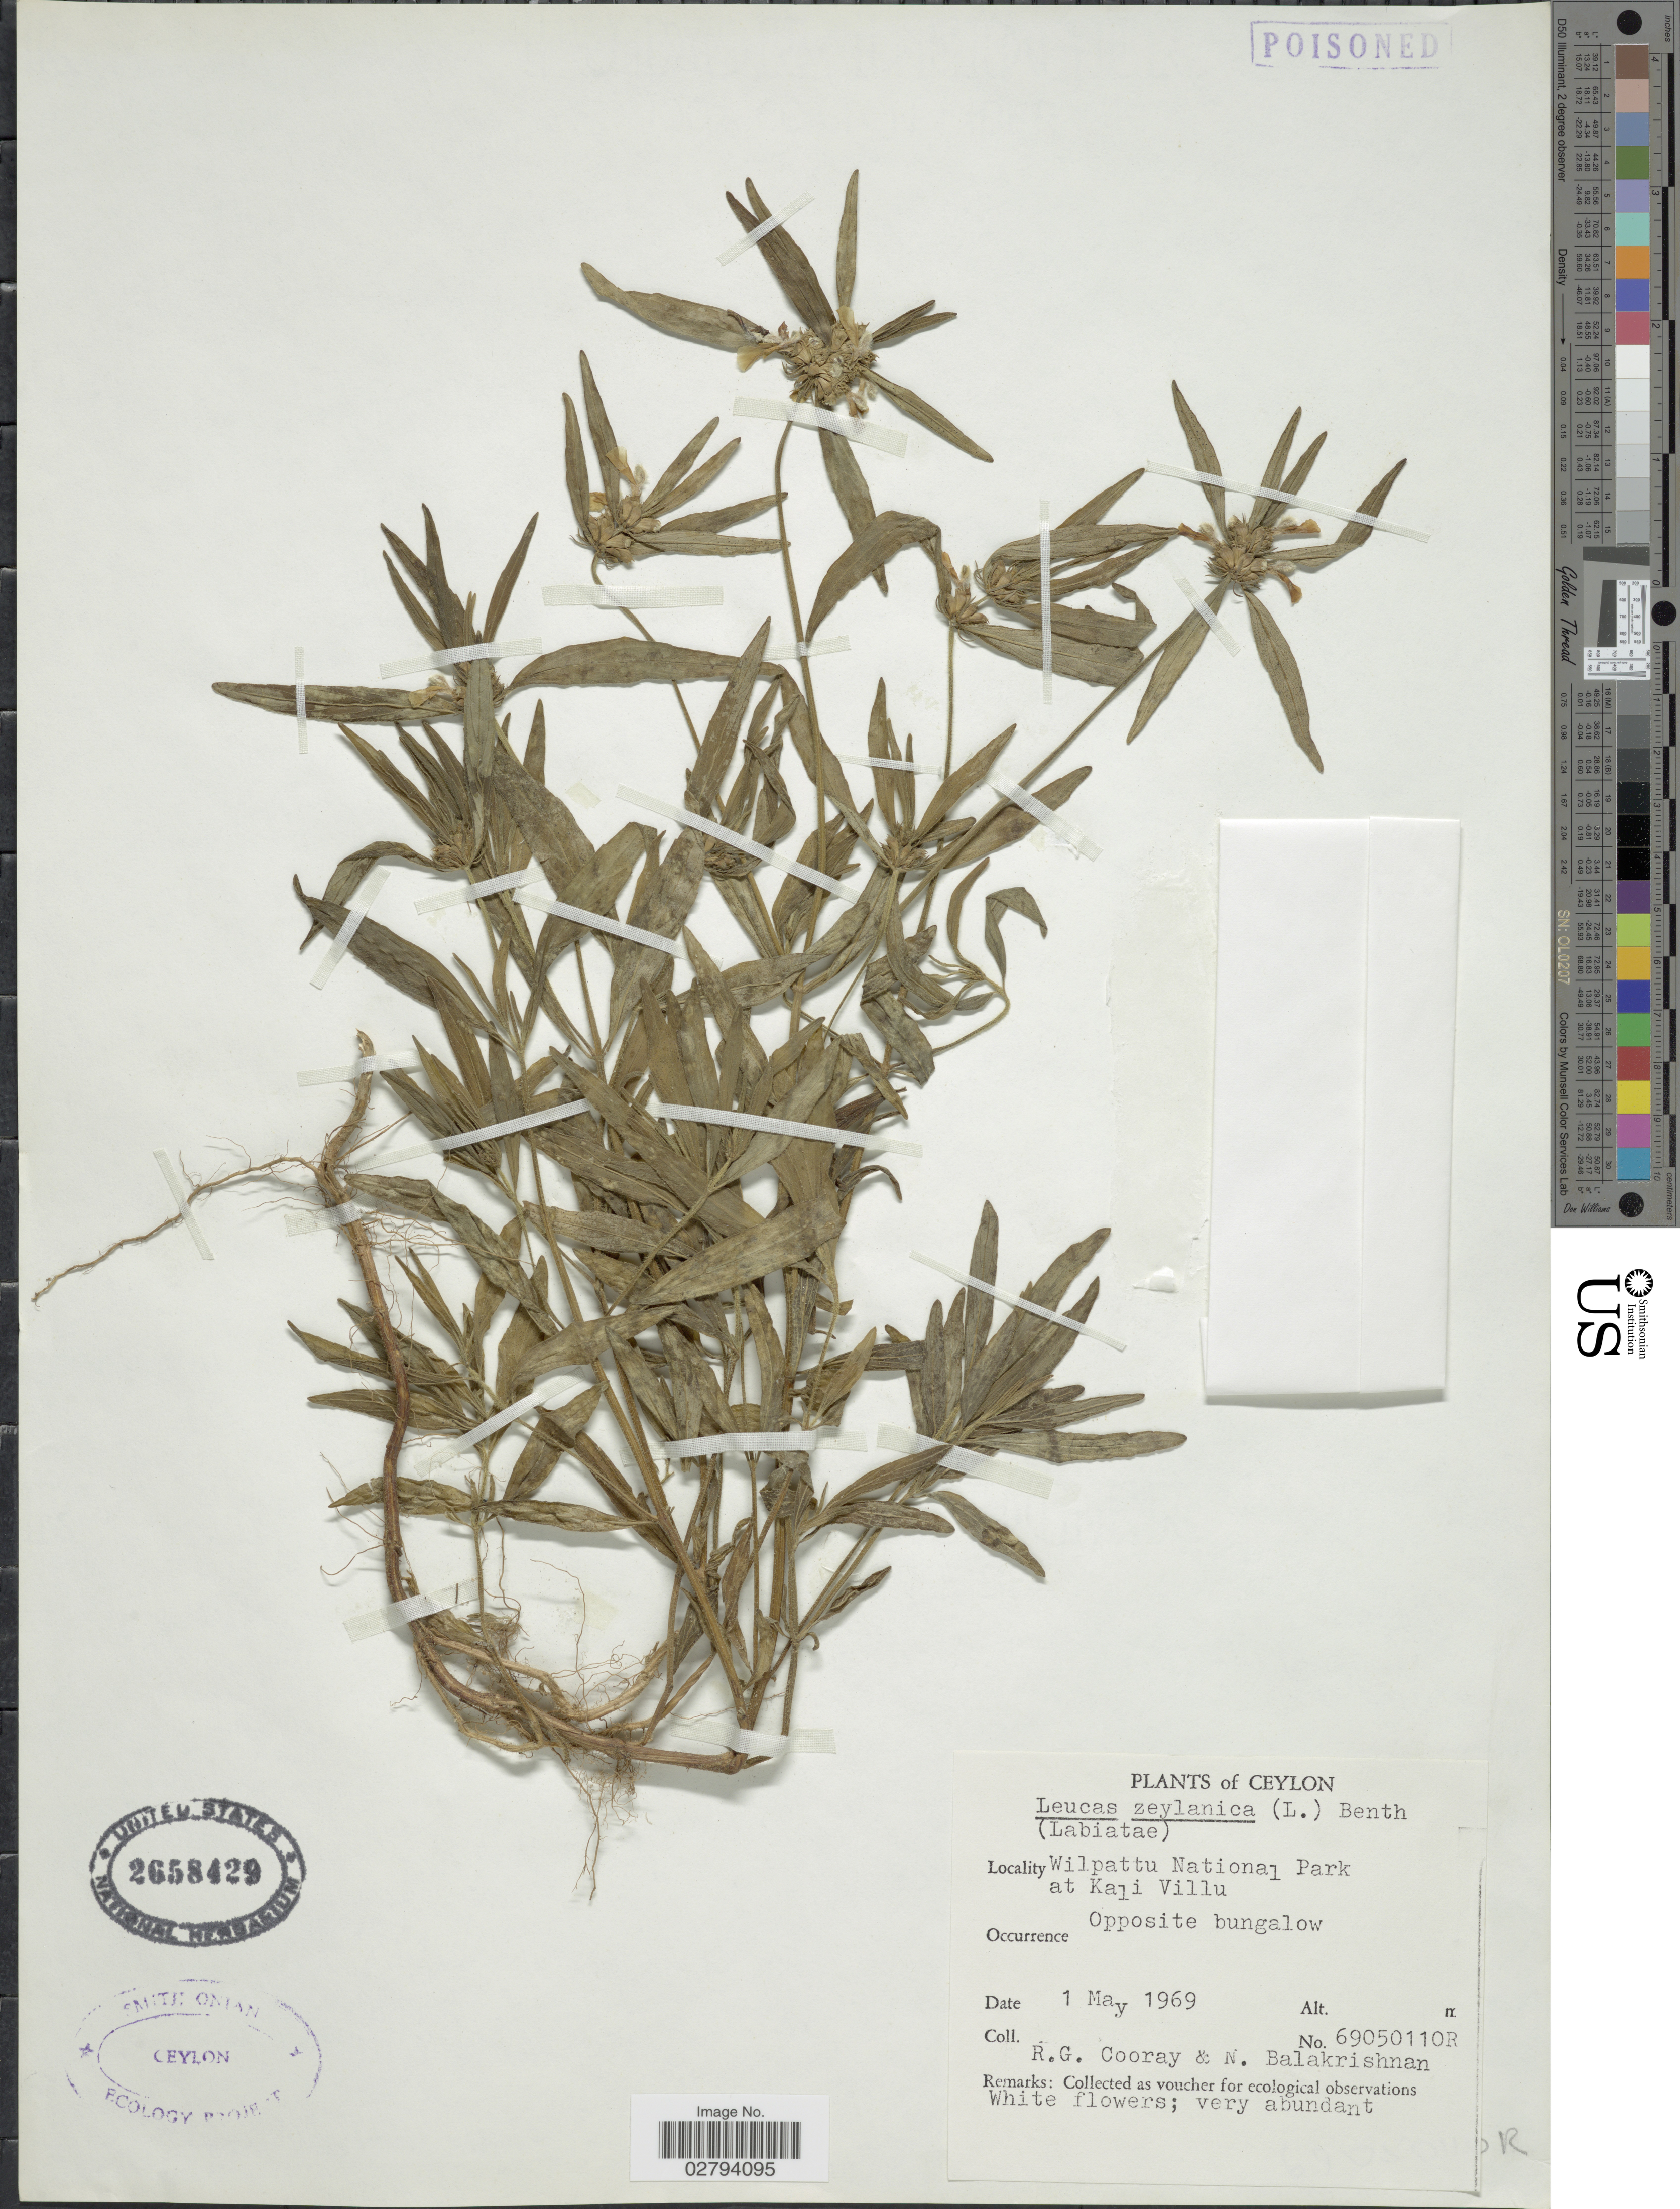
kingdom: Plantae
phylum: Tracheophyta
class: Magnoliopsida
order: Lamiales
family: Lamiaceae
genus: Leucas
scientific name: Leucas zeylanica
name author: (L.) W.T. Aiton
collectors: R. Cooray & N. Balakrishnan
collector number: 69050110R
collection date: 1969-05-01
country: Sri Lanka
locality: Ceylon, Wilpattu National Park at Kali Villu.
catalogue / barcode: US 2658429